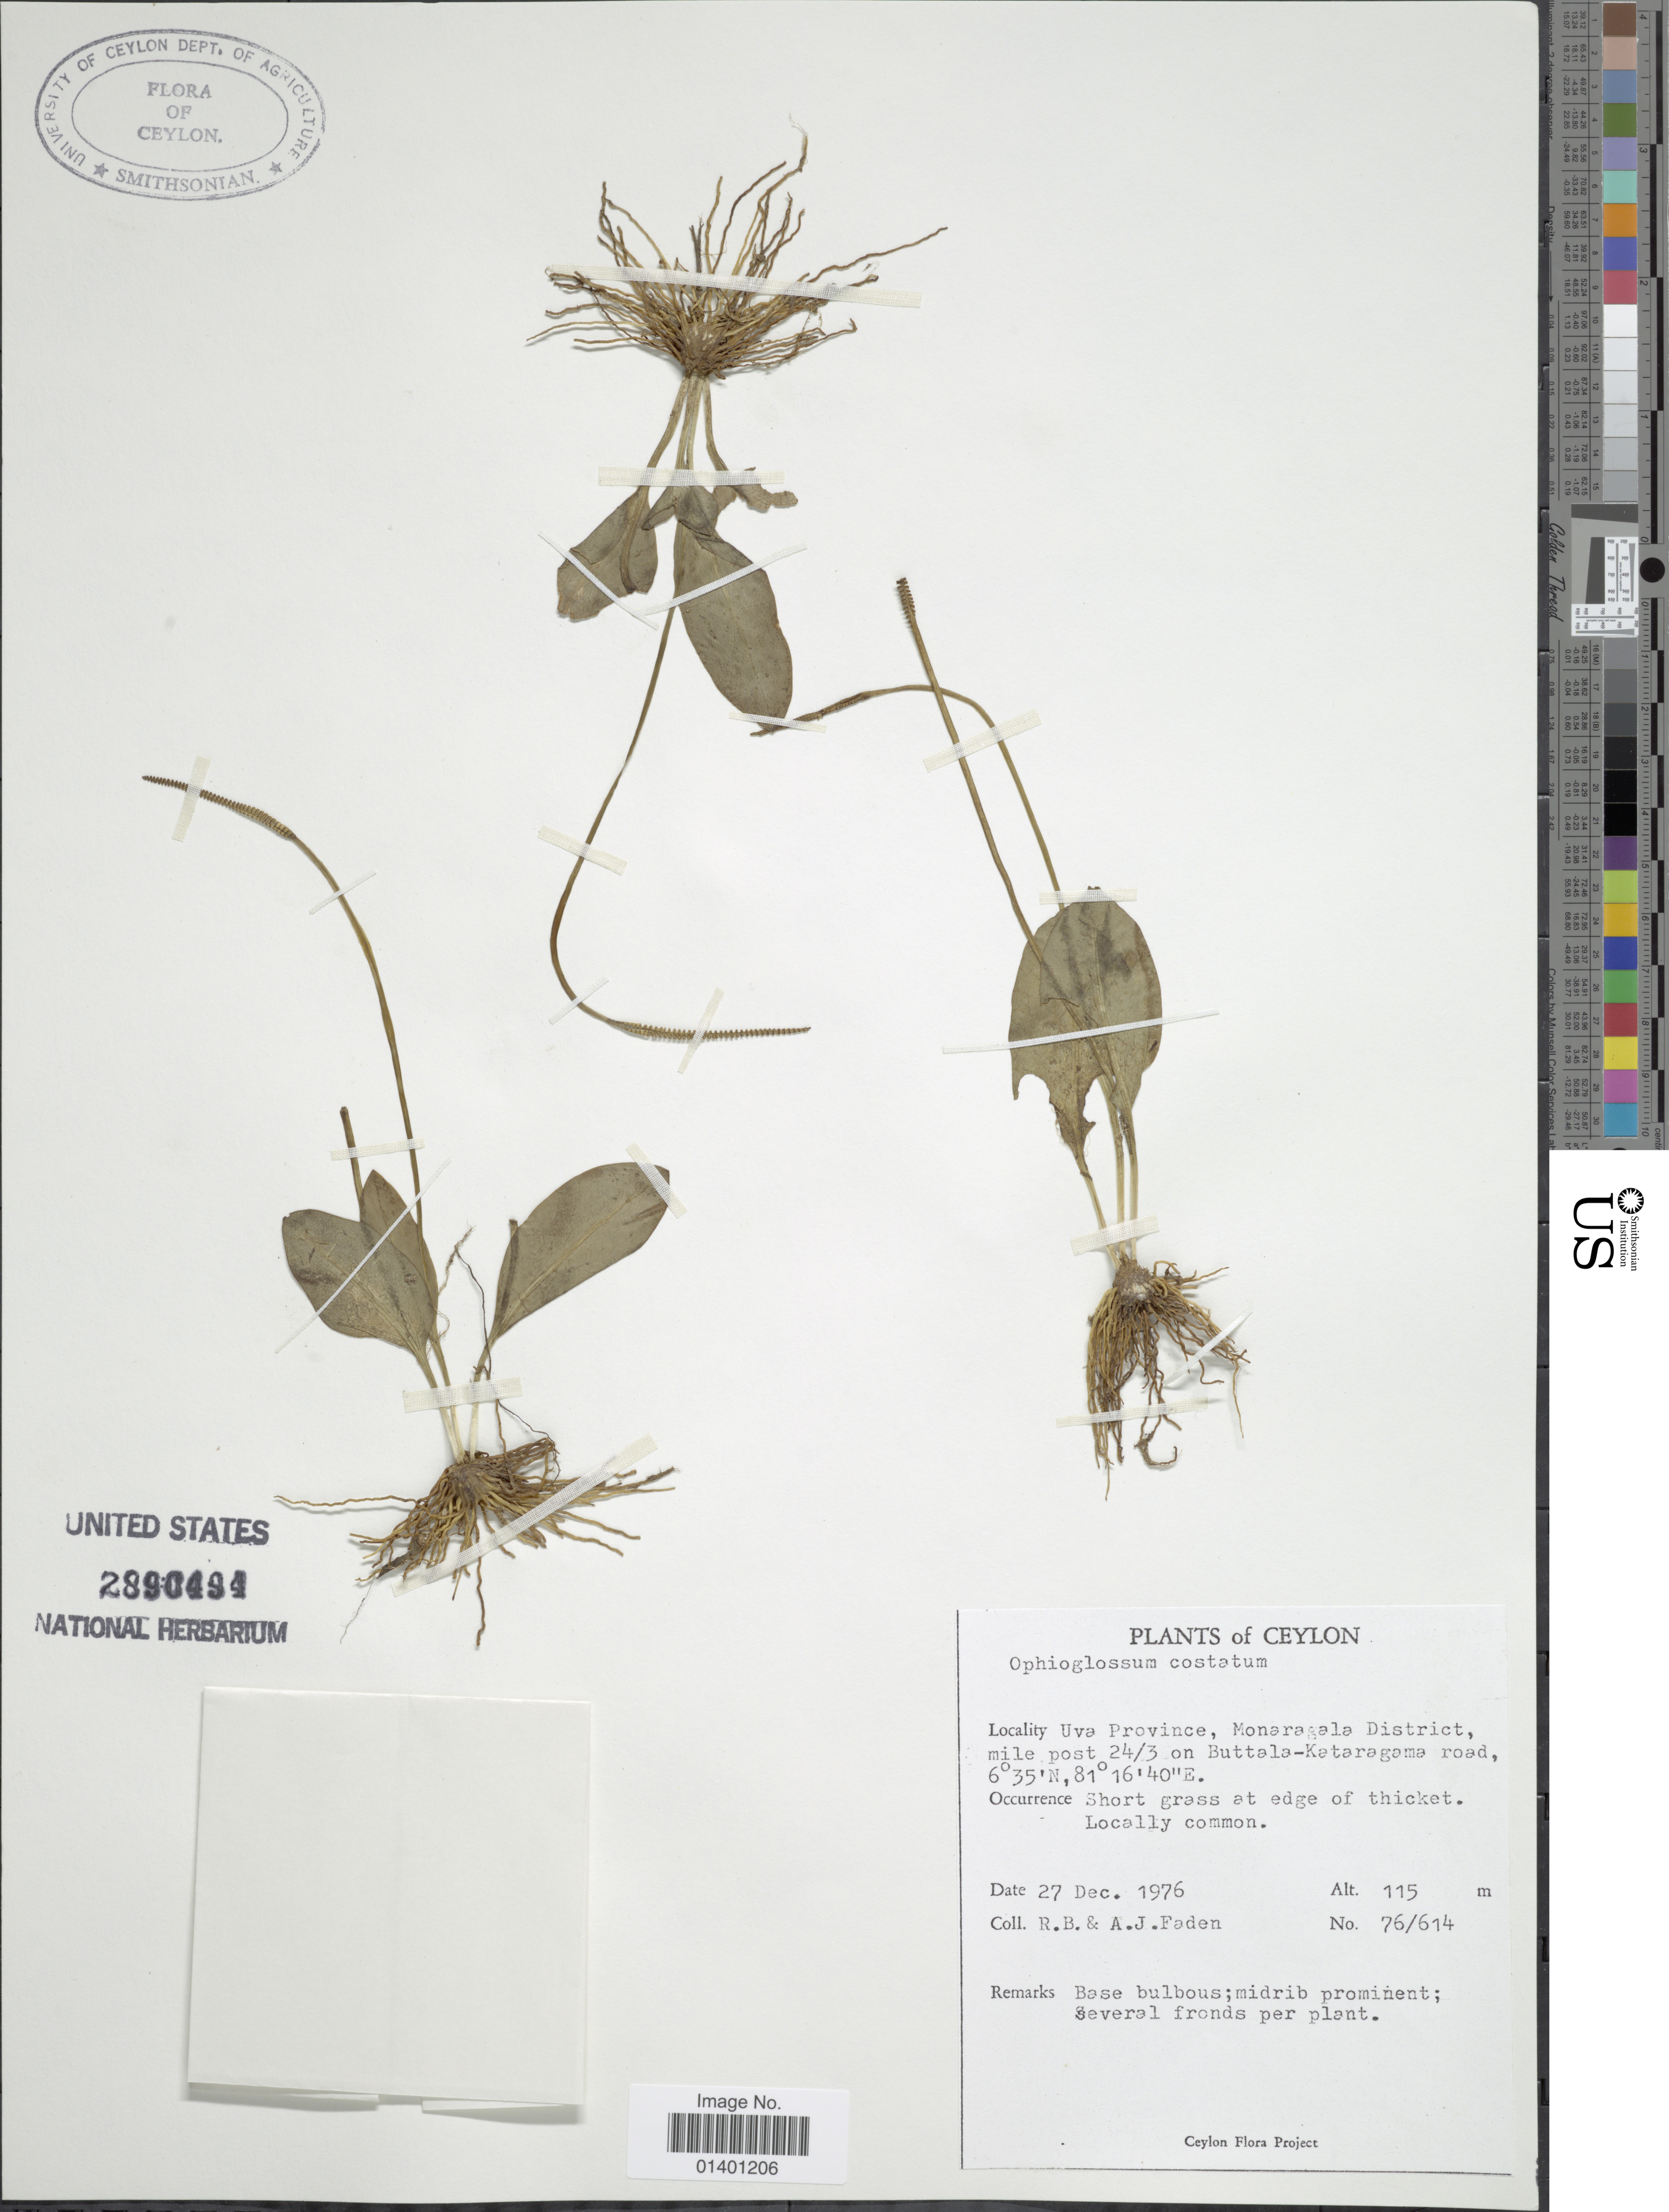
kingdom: Plantae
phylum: Tracheophyta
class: Polypodiopsida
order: Ophioglossales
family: Ophioglossaceae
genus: Ophioglossum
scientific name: Ophioglossum costatum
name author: R. Br.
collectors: R. B. Faden & A. J. Faden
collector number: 76/614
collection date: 1976-12-27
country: Sri Lanka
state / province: Uva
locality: Ceylon, Monaragala District, mile post 24/3 on Buttala-Kataragama road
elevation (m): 115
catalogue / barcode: US 2890494